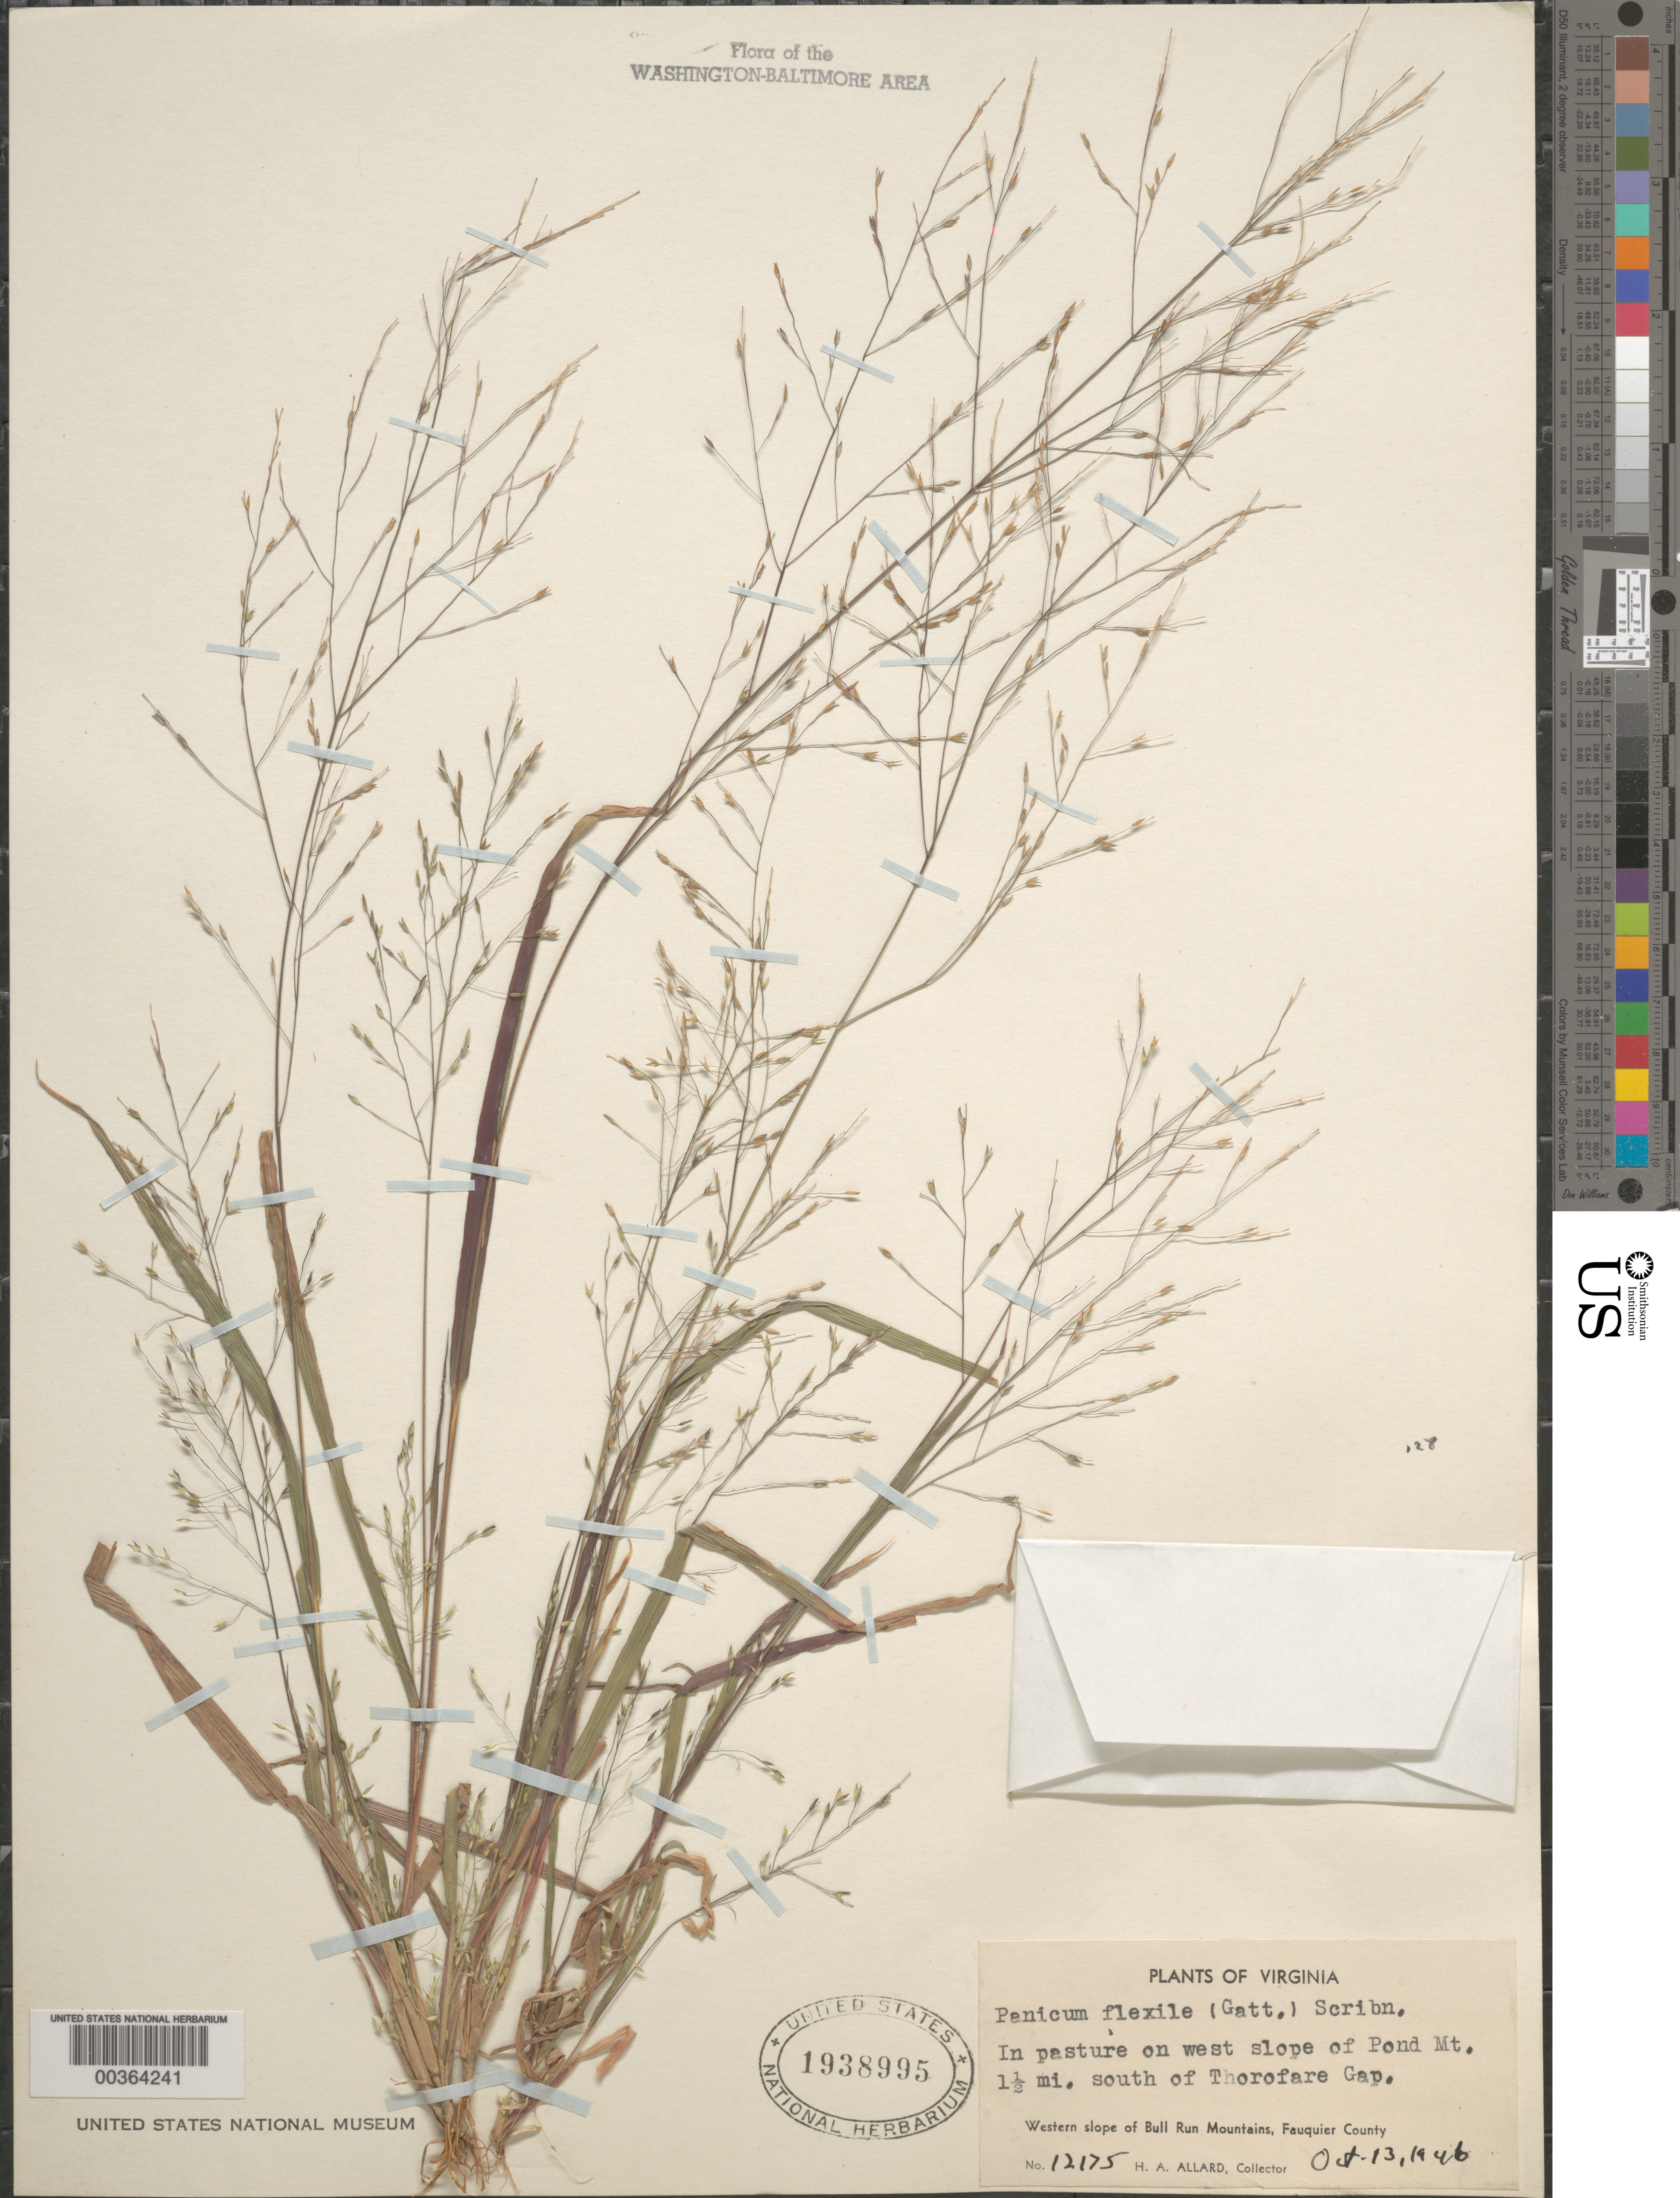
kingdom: Plantae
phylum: Tracheophyta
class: Liliopsida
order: Poales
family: Poaceae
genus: Panicum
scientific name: Panicum flexile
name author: (Gatt.) Scribn.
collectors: H. A. Allard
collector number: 12175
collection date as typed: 13 Oct 1946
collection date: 1946-10-13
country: United States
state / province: Virginia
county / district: Fauquier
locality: Pond Mountain, south of Thorofare Gap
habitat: In pasture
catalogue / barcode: US 1938995